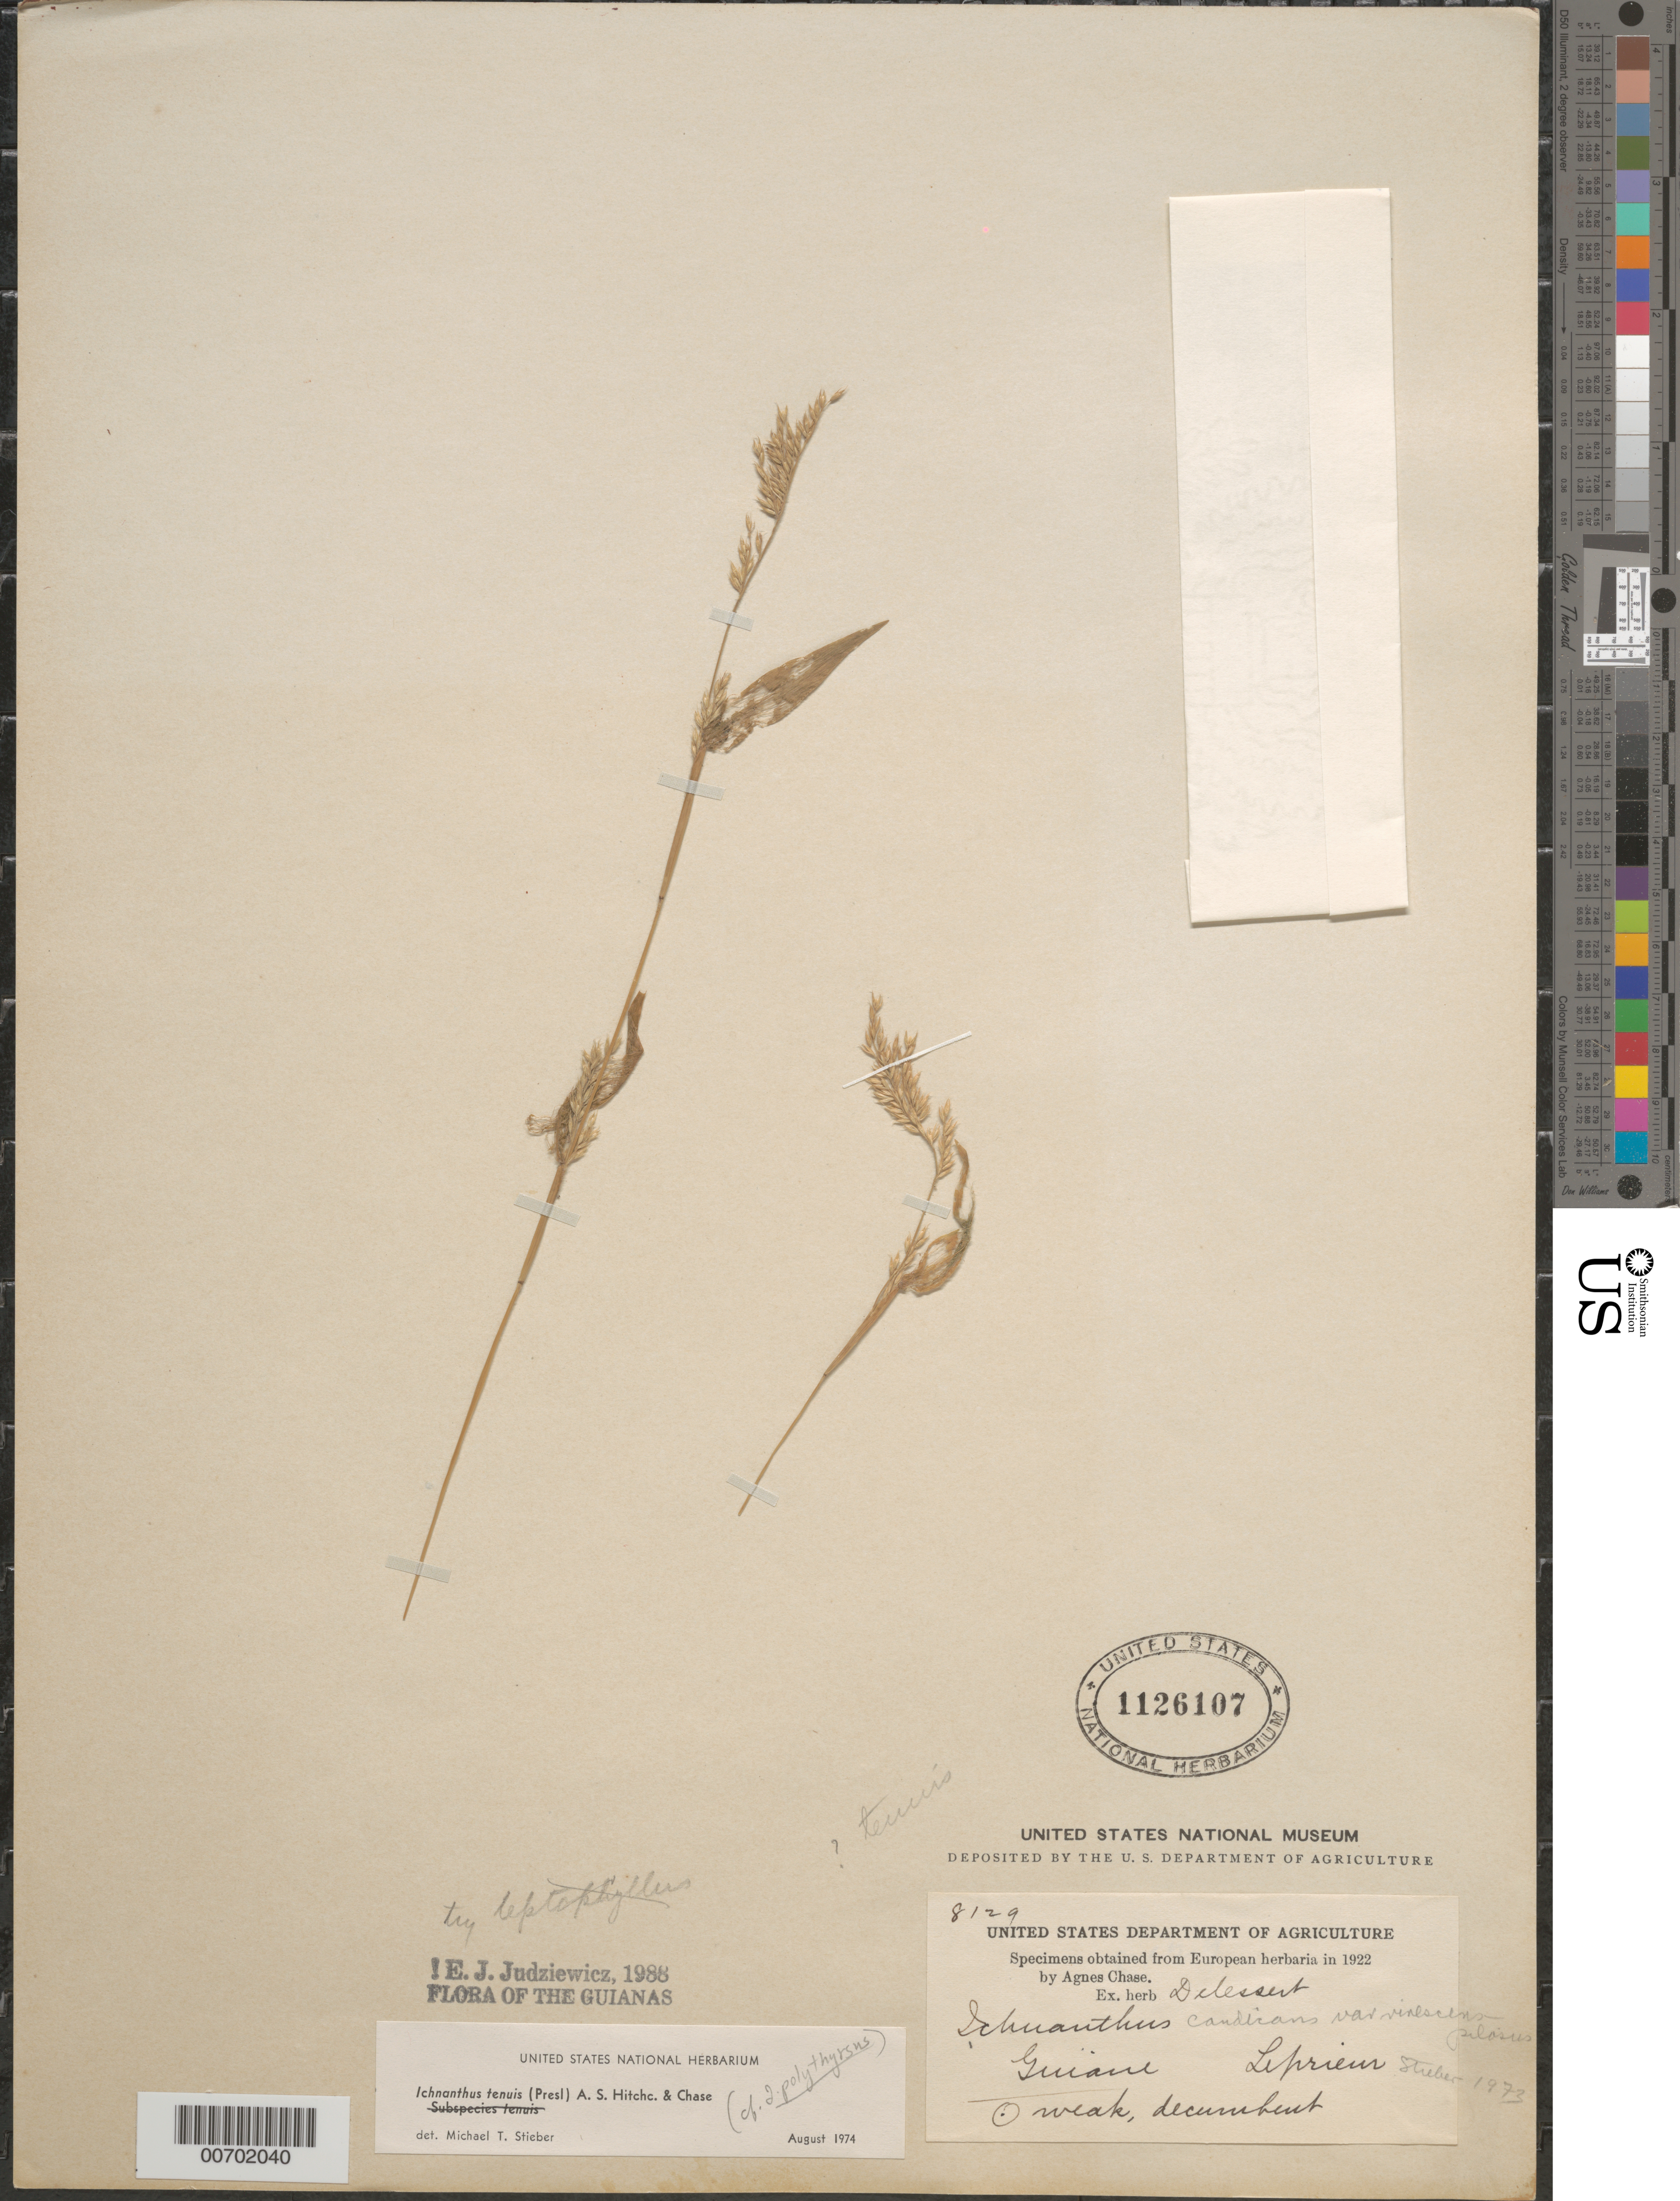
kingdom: Plantae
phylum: Tracheophyta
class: Liliopsida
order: Poales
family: Poaceae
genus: Ichnanthus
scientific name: Ichnanthus tenuis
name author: (J. Presl) Hitchc. & Chase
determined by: Judziewicz, E. J.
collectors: F. M. R. Leprieur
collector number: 8129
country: French Guiana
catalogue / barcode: US 1126107